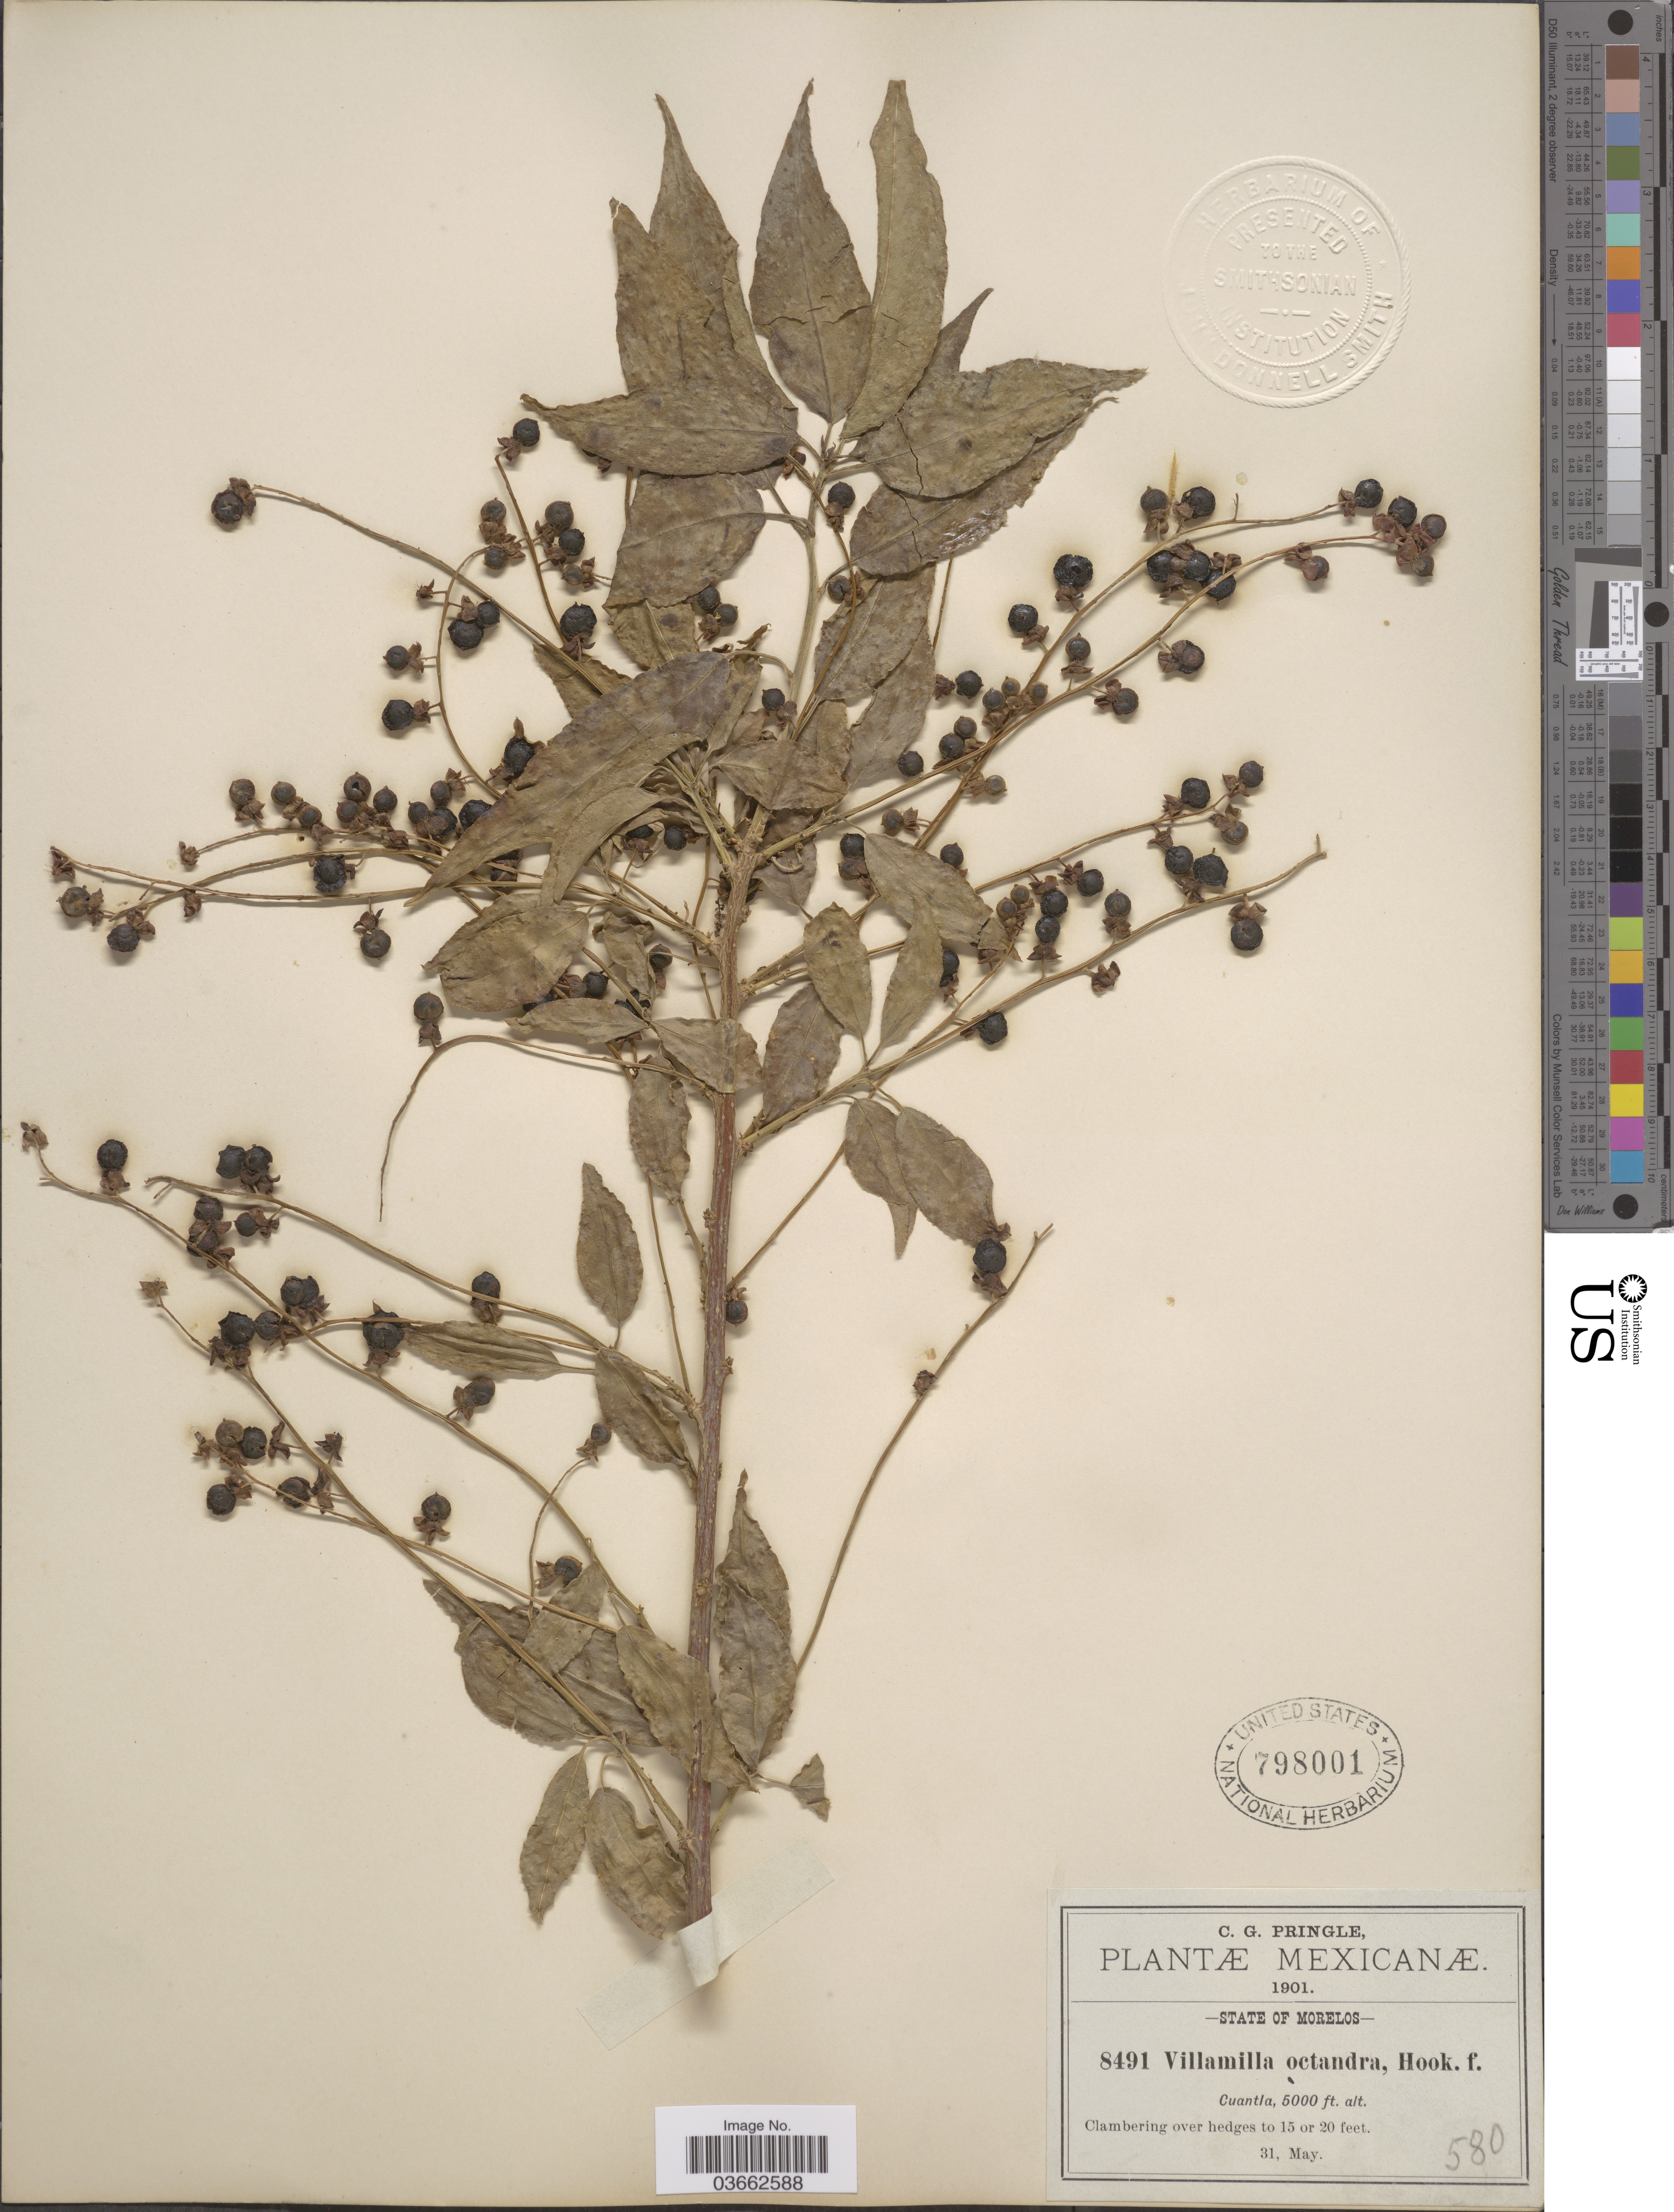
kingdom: Plantae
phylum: Tracheophyta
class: Magnoliopsida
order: Caryophyllales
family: Phytolaccaceae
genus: Trichostigma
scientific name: Trichostigma octandrum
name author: (L.) H. Walter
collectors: C. G. Pringle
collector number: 8491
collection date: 1901-05-31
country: Mexico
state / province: Morelos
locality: Cuantla.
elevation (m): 1524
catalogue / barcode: US 798001